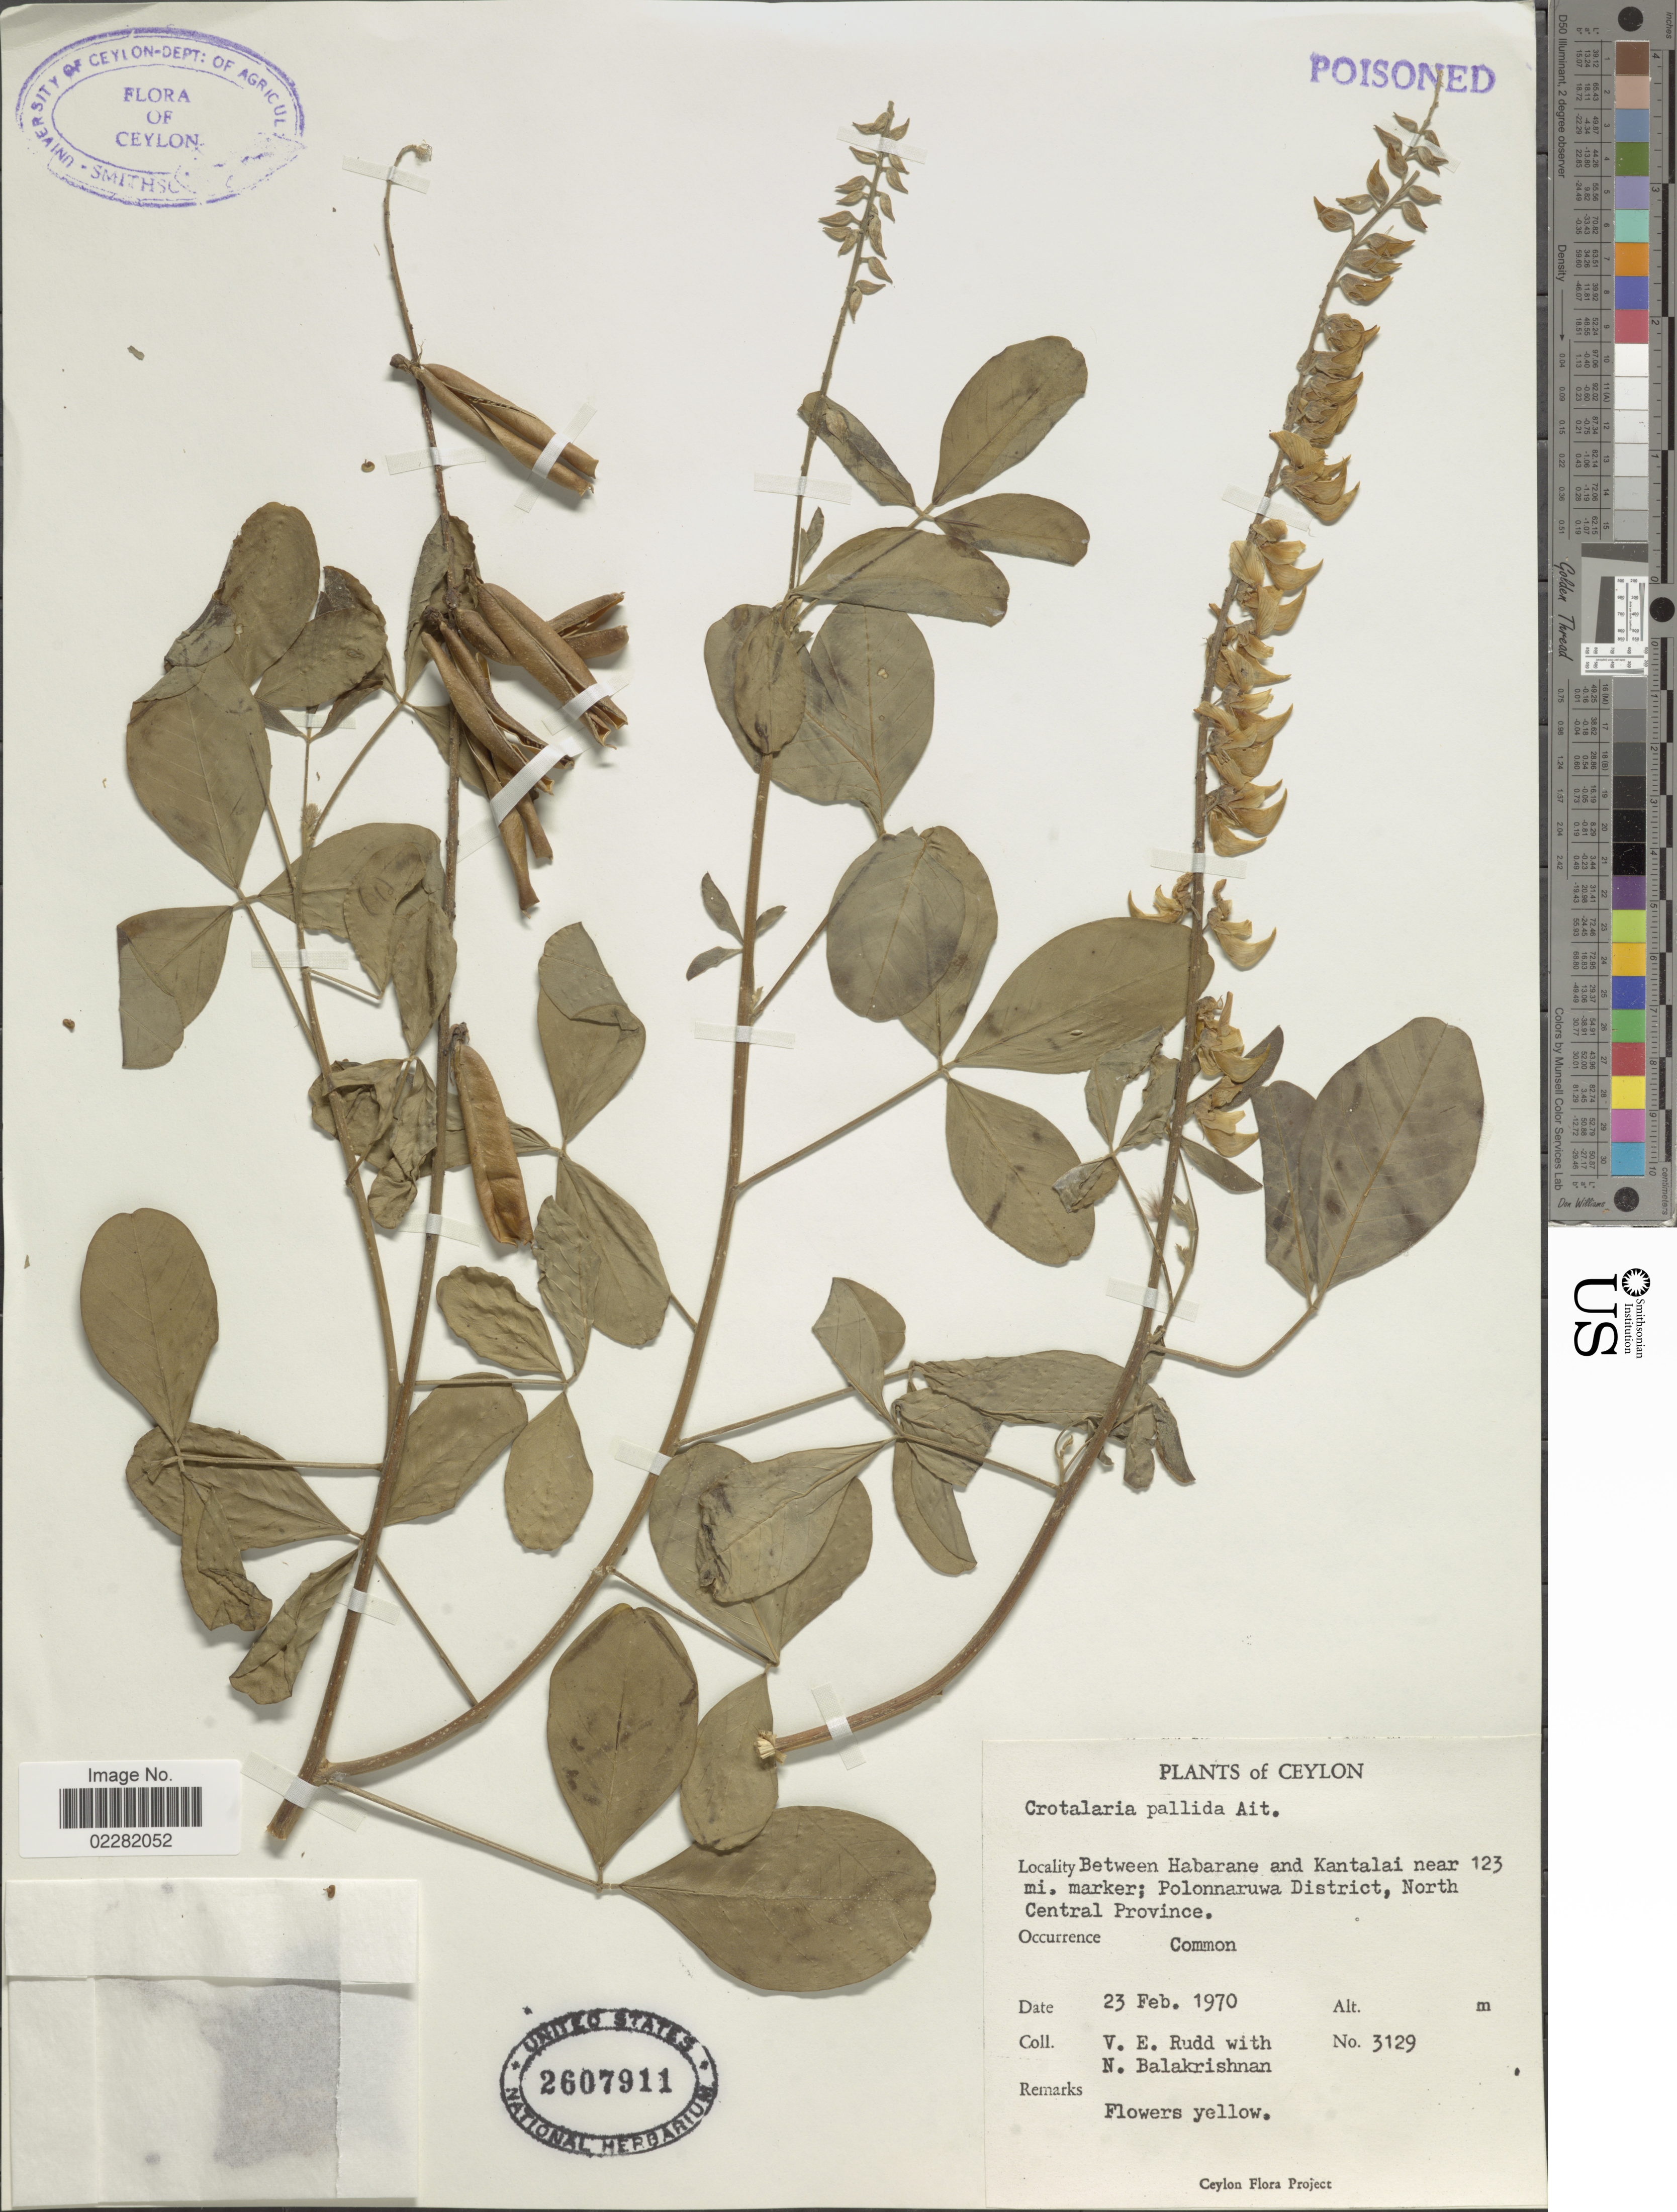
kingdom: Plantae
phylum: Tracheophyta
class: Magnoliopsida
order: Fabales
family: Fabaceae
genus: Crotalaria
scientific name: Crotalaria pallida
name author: Aiton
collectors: V. E. Rudd & N. Balakrishnan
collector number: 3129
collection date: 1970-02-23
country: Sri Lanka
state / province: North Central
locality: Ceylon, Between Habarne and Kantalai near 123 mi. marker Polonaruwa District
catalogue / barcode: US 2607911